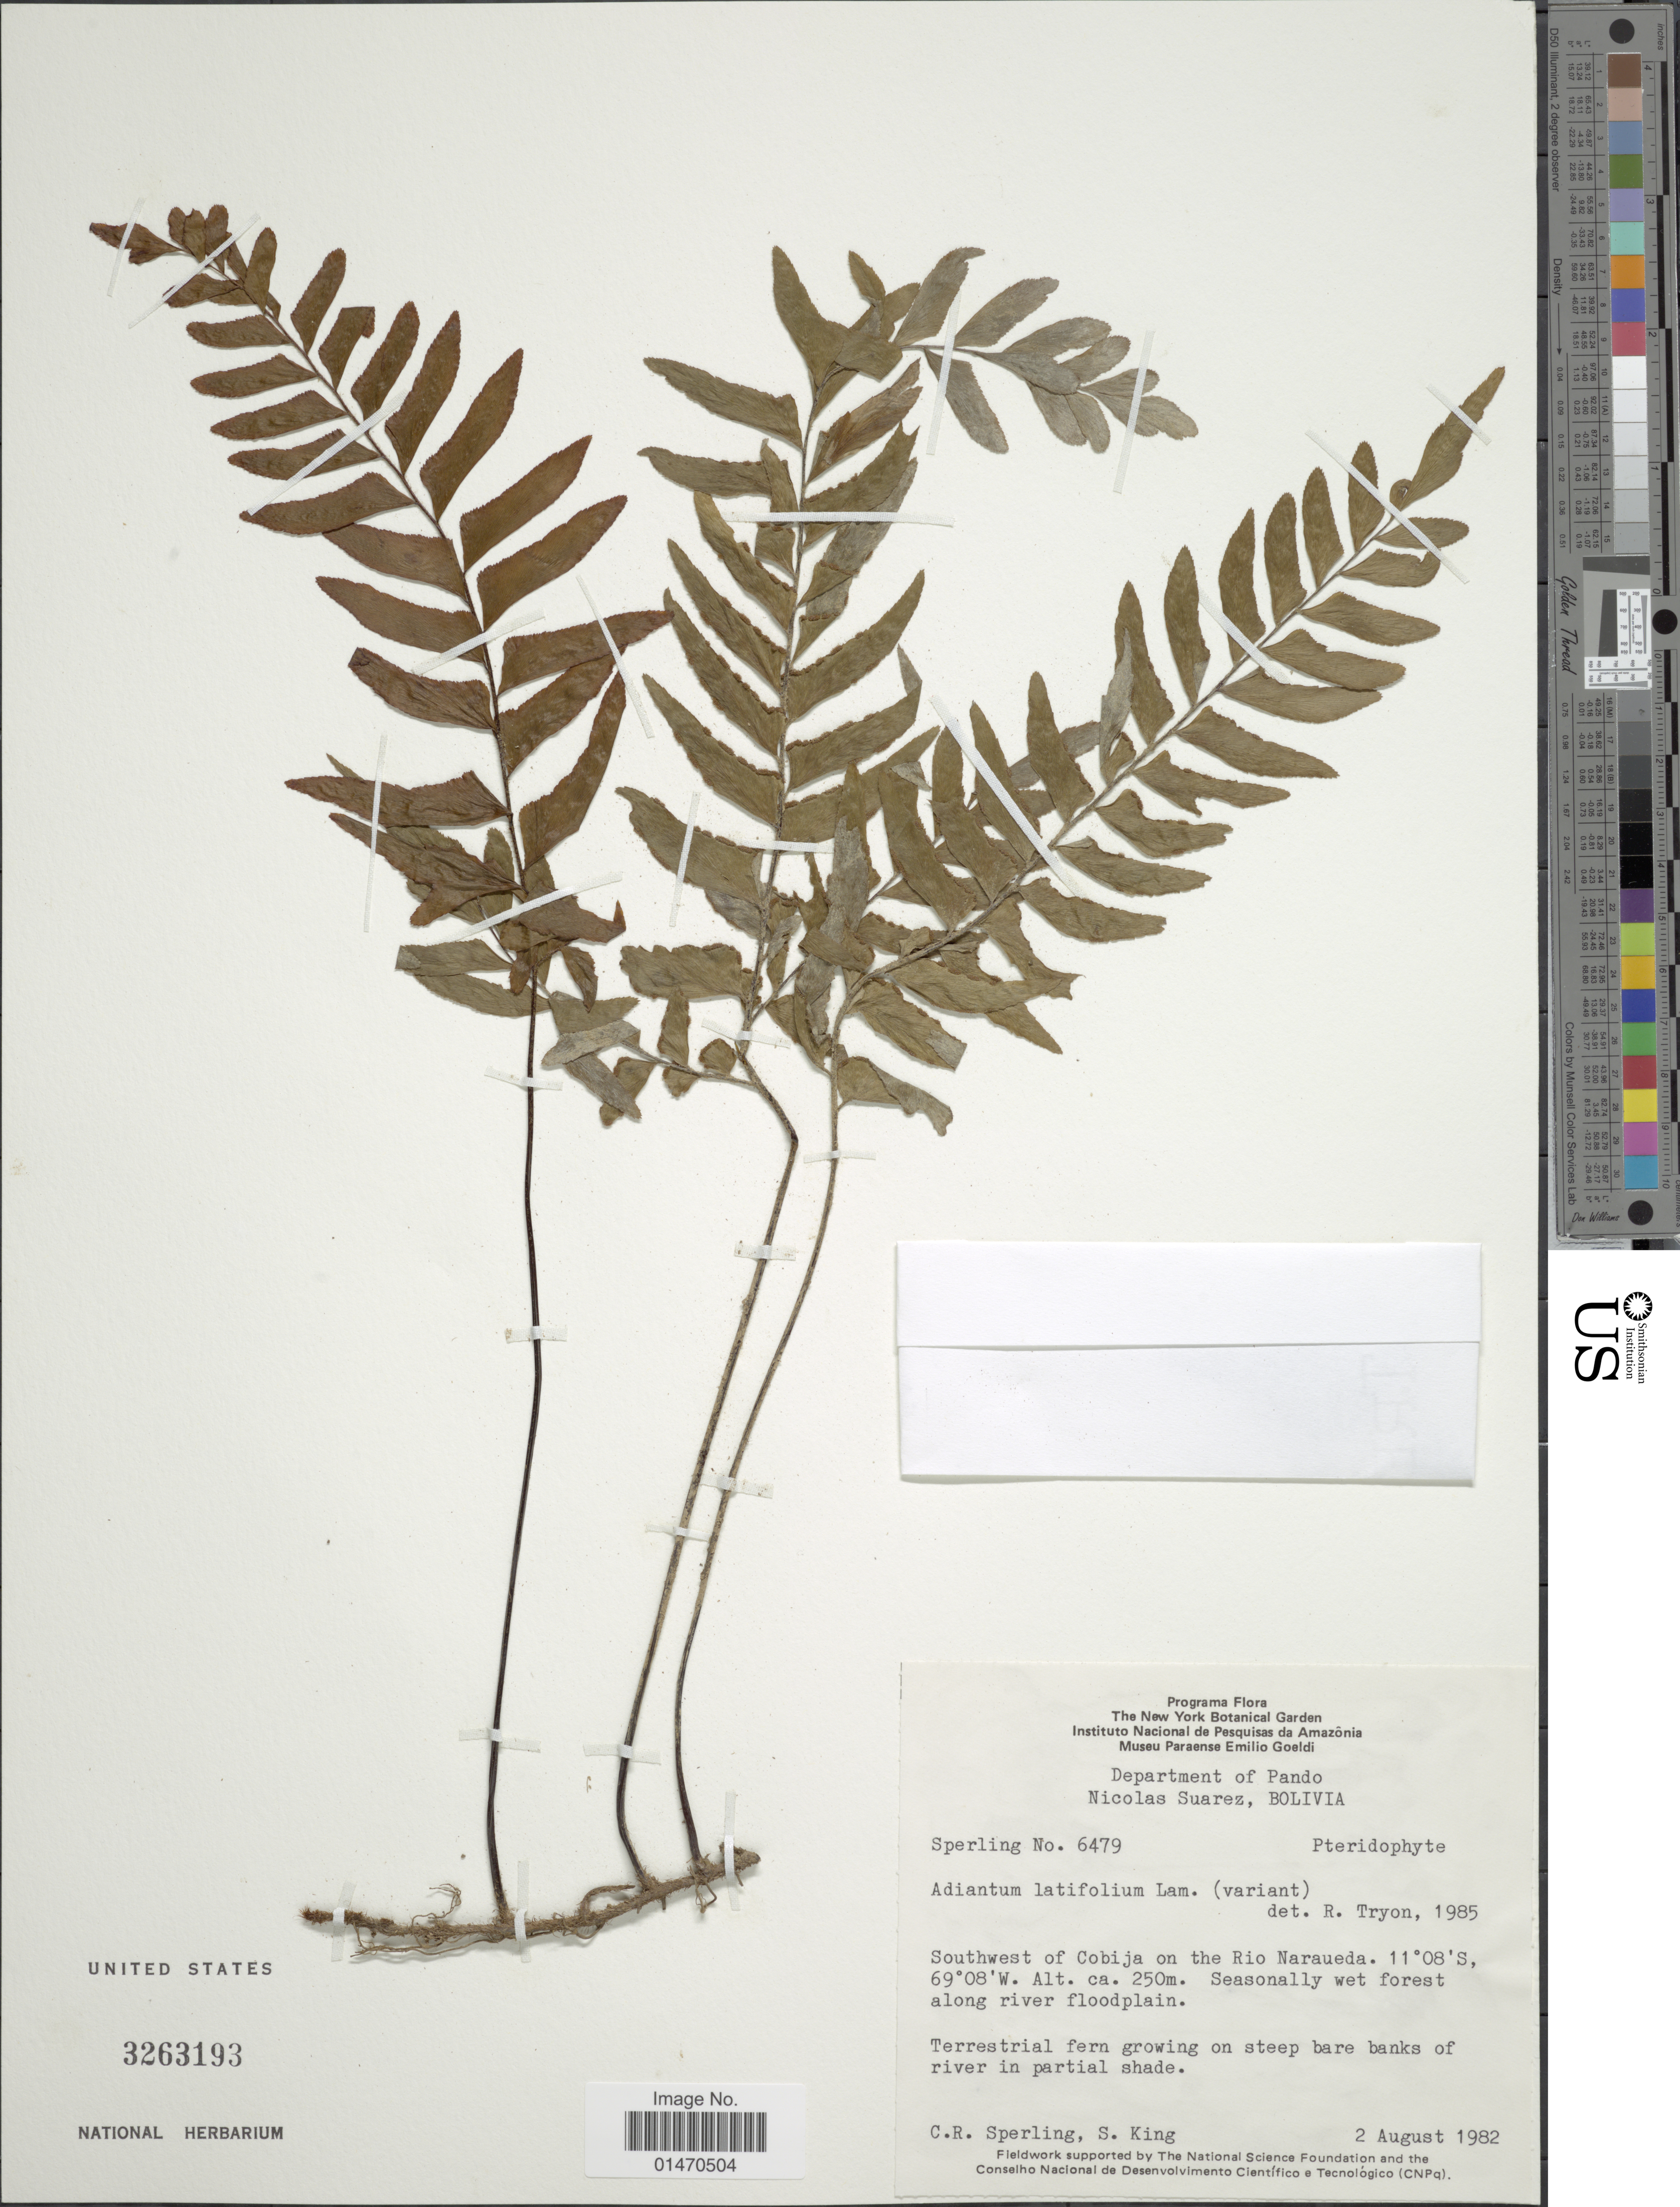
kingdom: Plantae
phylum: Tracheophyta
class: Polypodiopsida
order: Polypodiales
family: Pteridaceae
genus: Adiantum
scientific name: Adiantum latifolium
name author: Lam.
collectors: C. R. Sperling & S. King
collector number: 6479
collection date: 1982-08-02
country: Bolivia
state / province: Pando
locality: Department of Pando, Nicolas Suarez, Southwest of Cobija on the Rio Naraueda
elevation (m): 250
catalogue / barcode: US 3263193